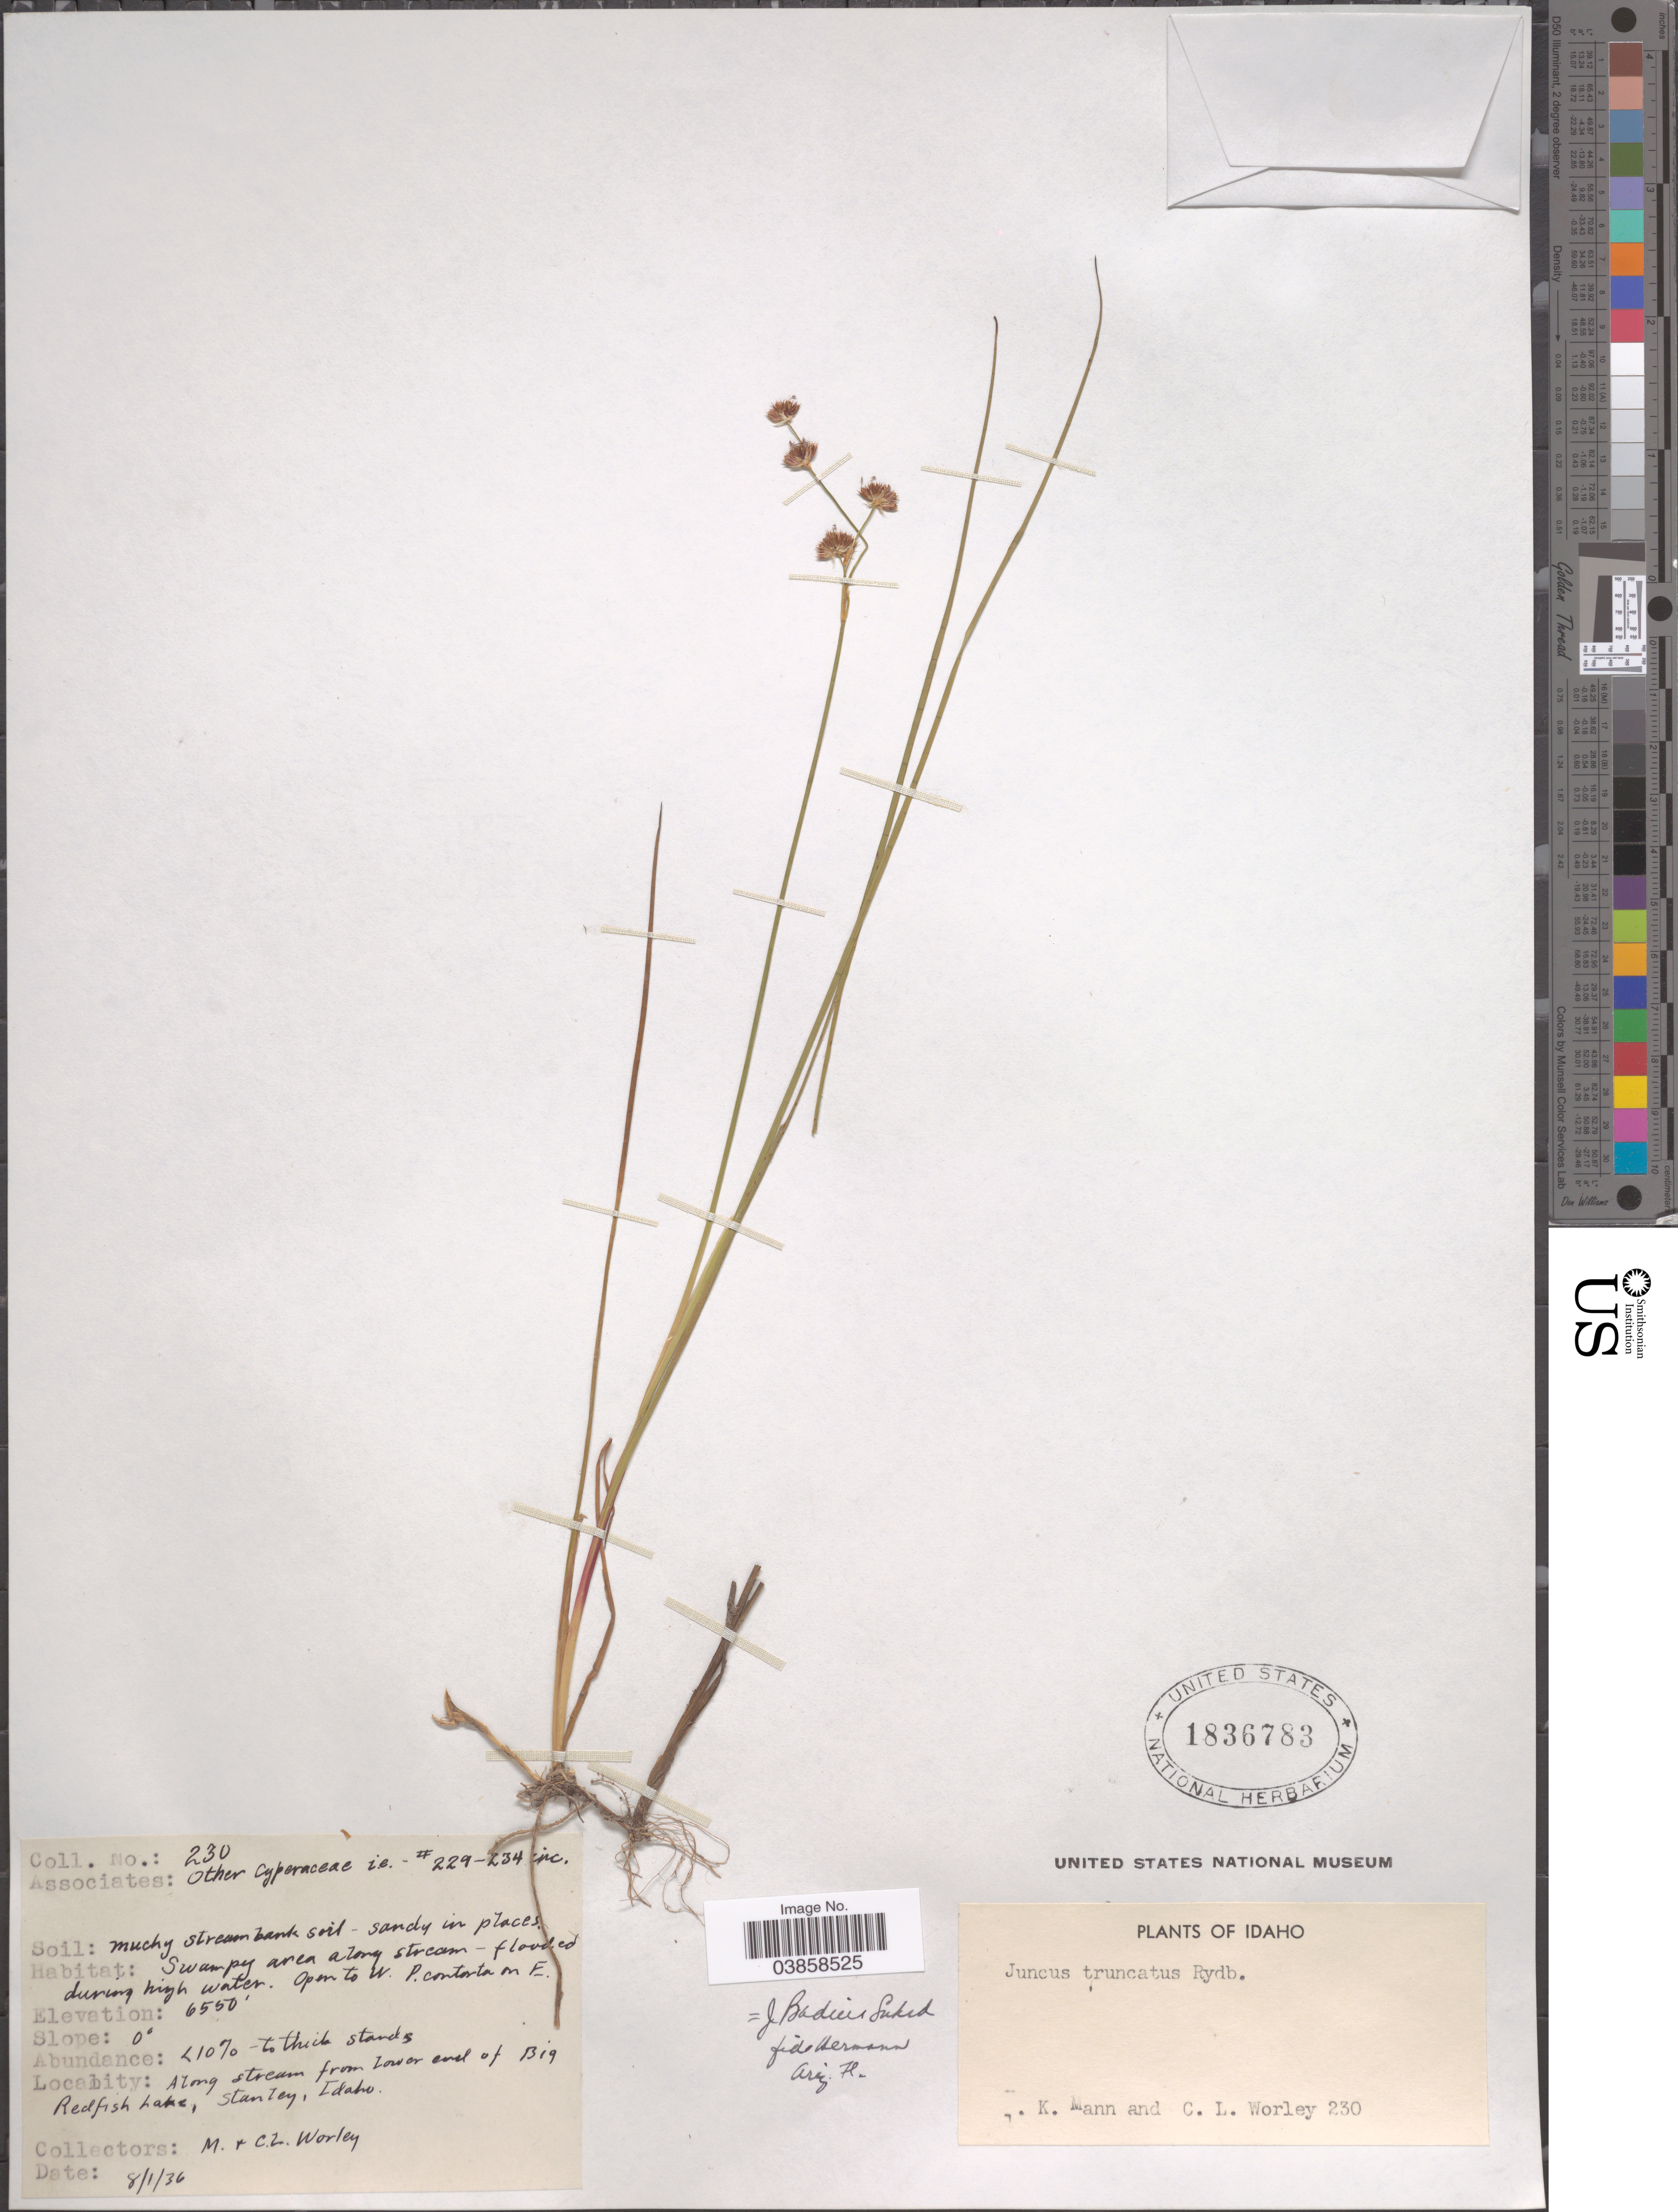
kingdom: Plantae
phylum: Tracheophyta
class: Liliopsida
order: Poales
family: Juncaceae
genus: Juncus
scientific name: Juncus truncatus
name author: Rydb.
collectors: L. K. Mann & C. Worley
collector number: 230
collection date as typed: Transcribed d/m/y: 1/8/36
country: United States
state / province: Idaho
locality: Along stream from lower end of Big Redfish Lake, Stanley.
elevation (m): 1996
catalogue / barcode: US 1836783